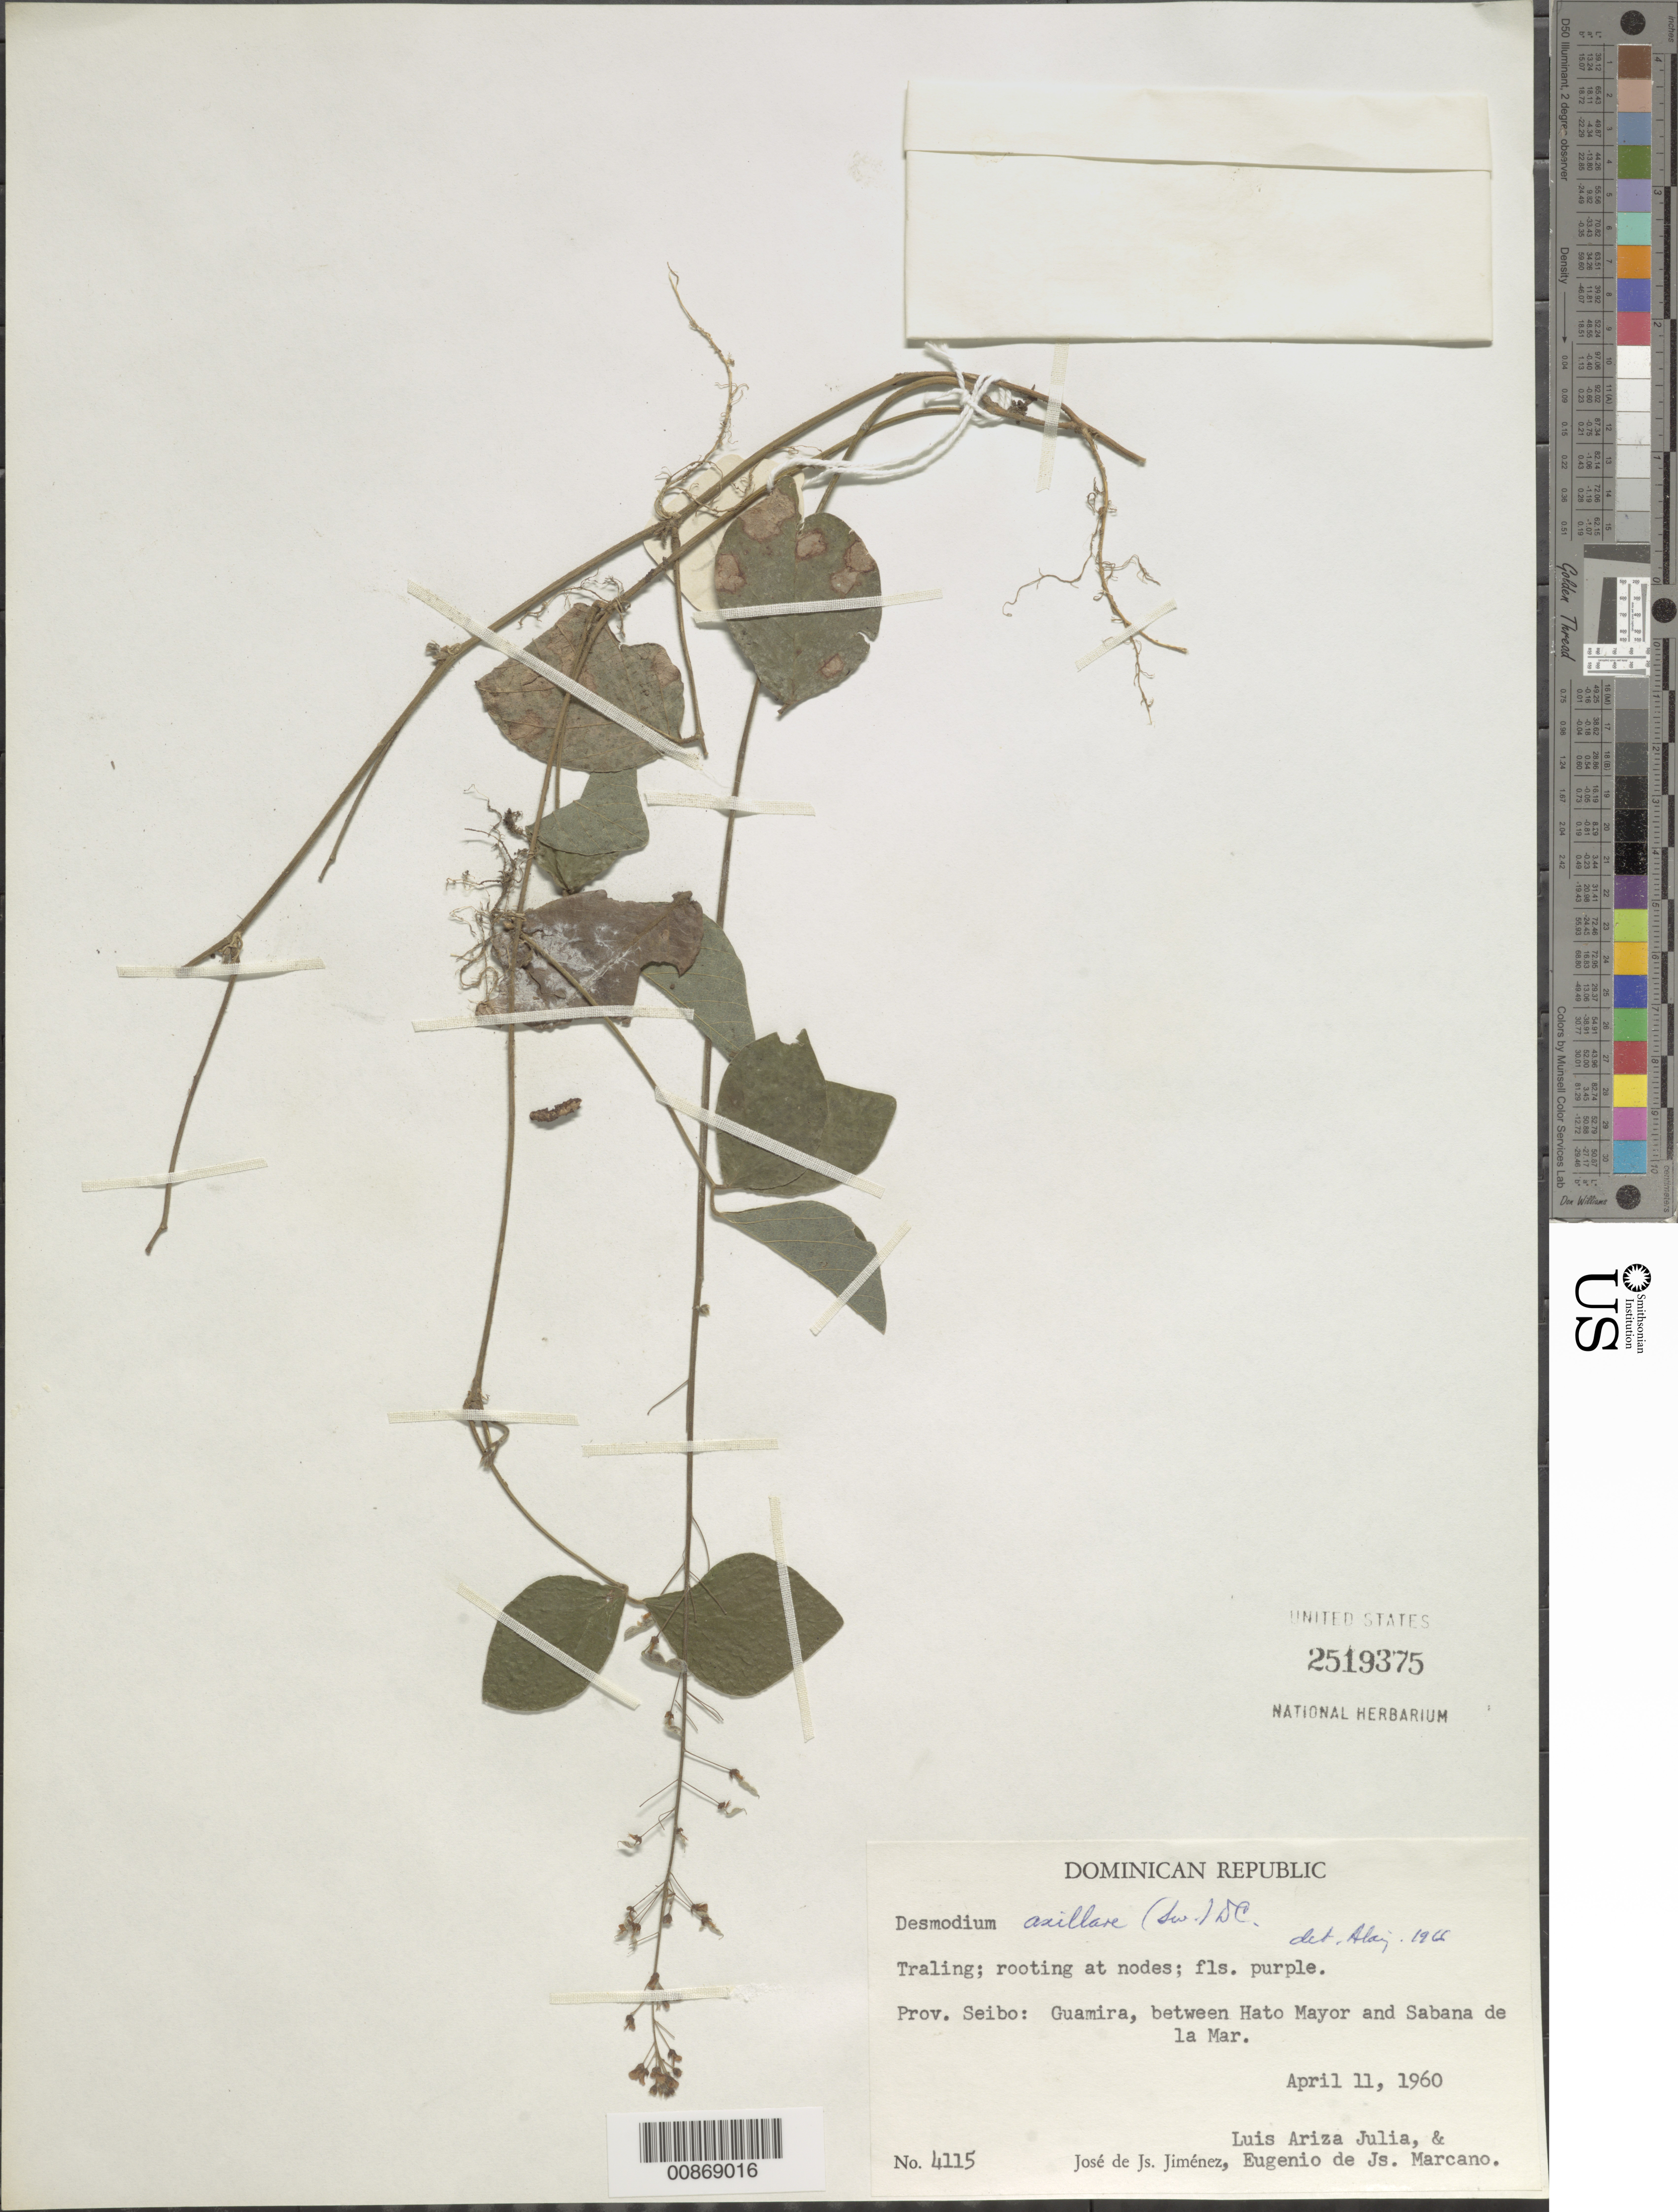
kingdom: Plantae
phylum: Tracheophyta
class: Magnoliopsida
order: Fabales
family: Fabaceae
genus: Desmodium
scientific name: Desmodium axillare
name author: (Sw.) DC.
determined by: Liogier, Alain H.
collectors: J. J. Jiménez Almonte, L. Ariza-Julia & E. J. Marcano F.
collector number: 4115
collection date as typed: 11 Apr 1960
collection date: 1960-04-11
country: Dominican Republic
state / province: El Seibo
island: Hispaniola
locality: Guamira, between Hato Mayor and Sabana de la Mar.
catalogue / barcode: US 2519375